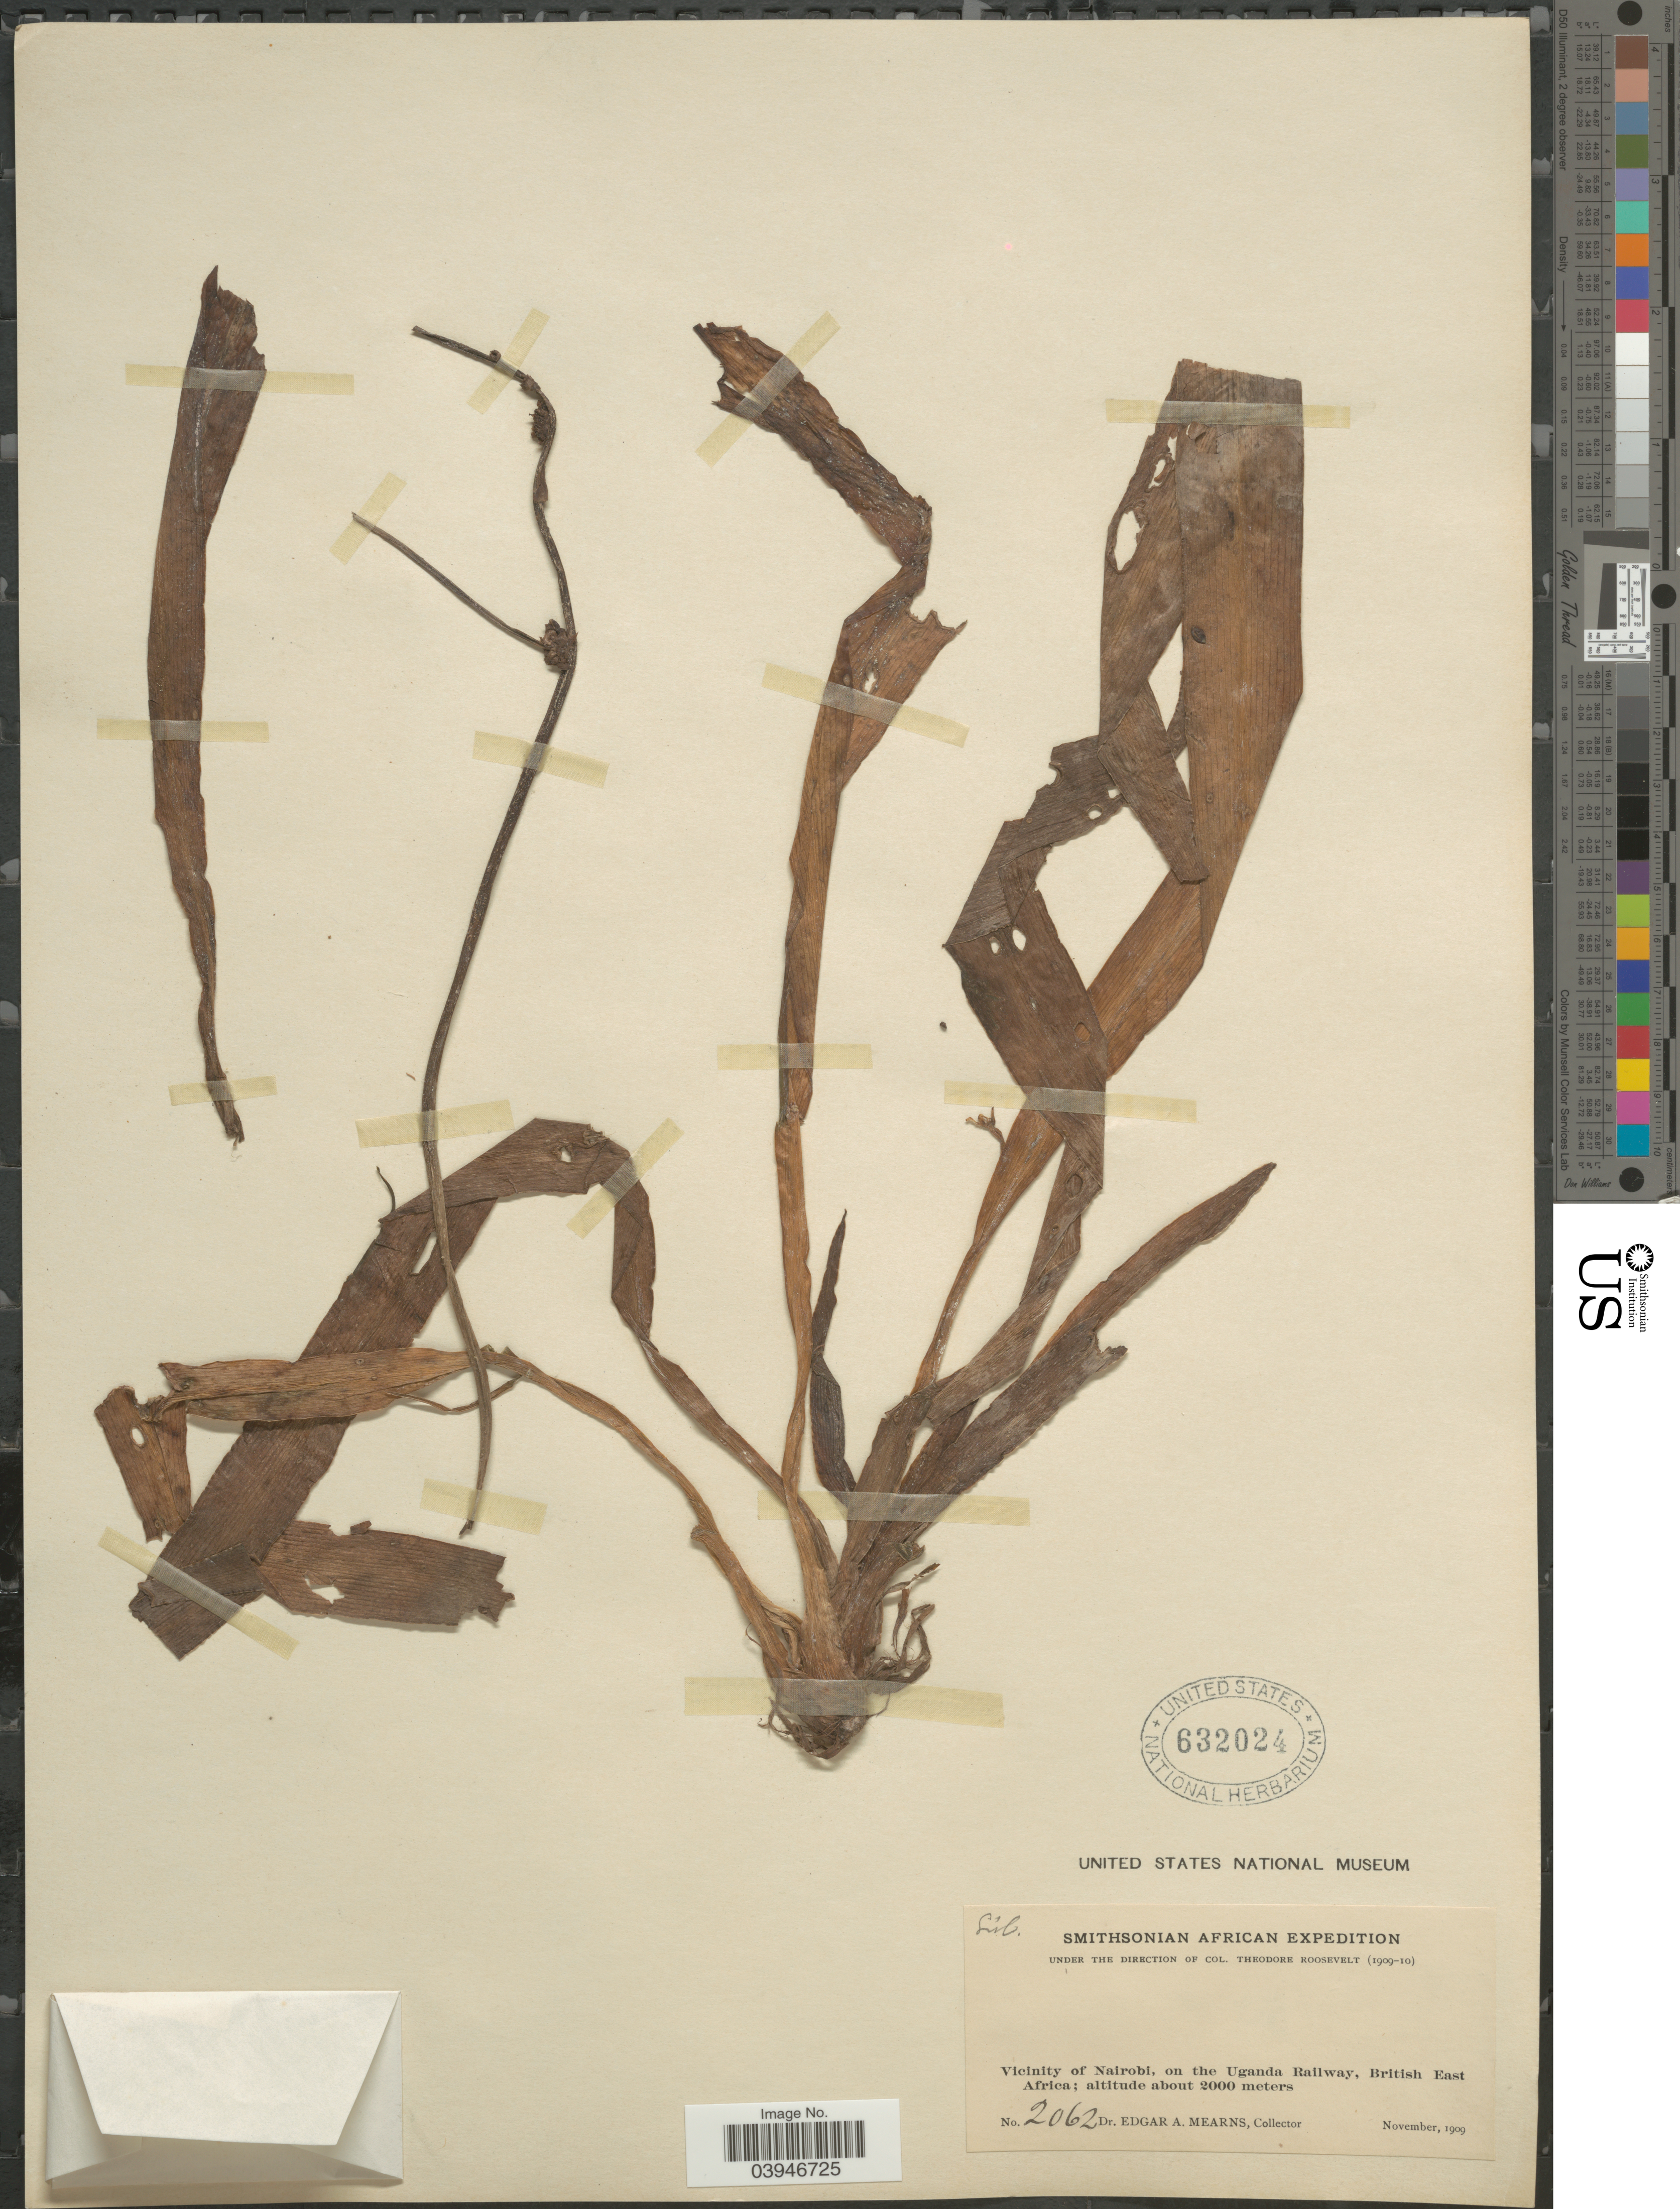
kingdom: Plantae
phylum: Tracheophyta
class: Liliopsida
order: Liliales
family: Liliaceae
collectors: E. A. Mearns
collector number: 2062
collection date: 1909-11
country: Kenya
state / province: Nairobi Area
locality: Vicinity of Nairobi, on the Uganda Railway, British East Africa.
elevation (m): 2000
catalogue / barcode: US 632024